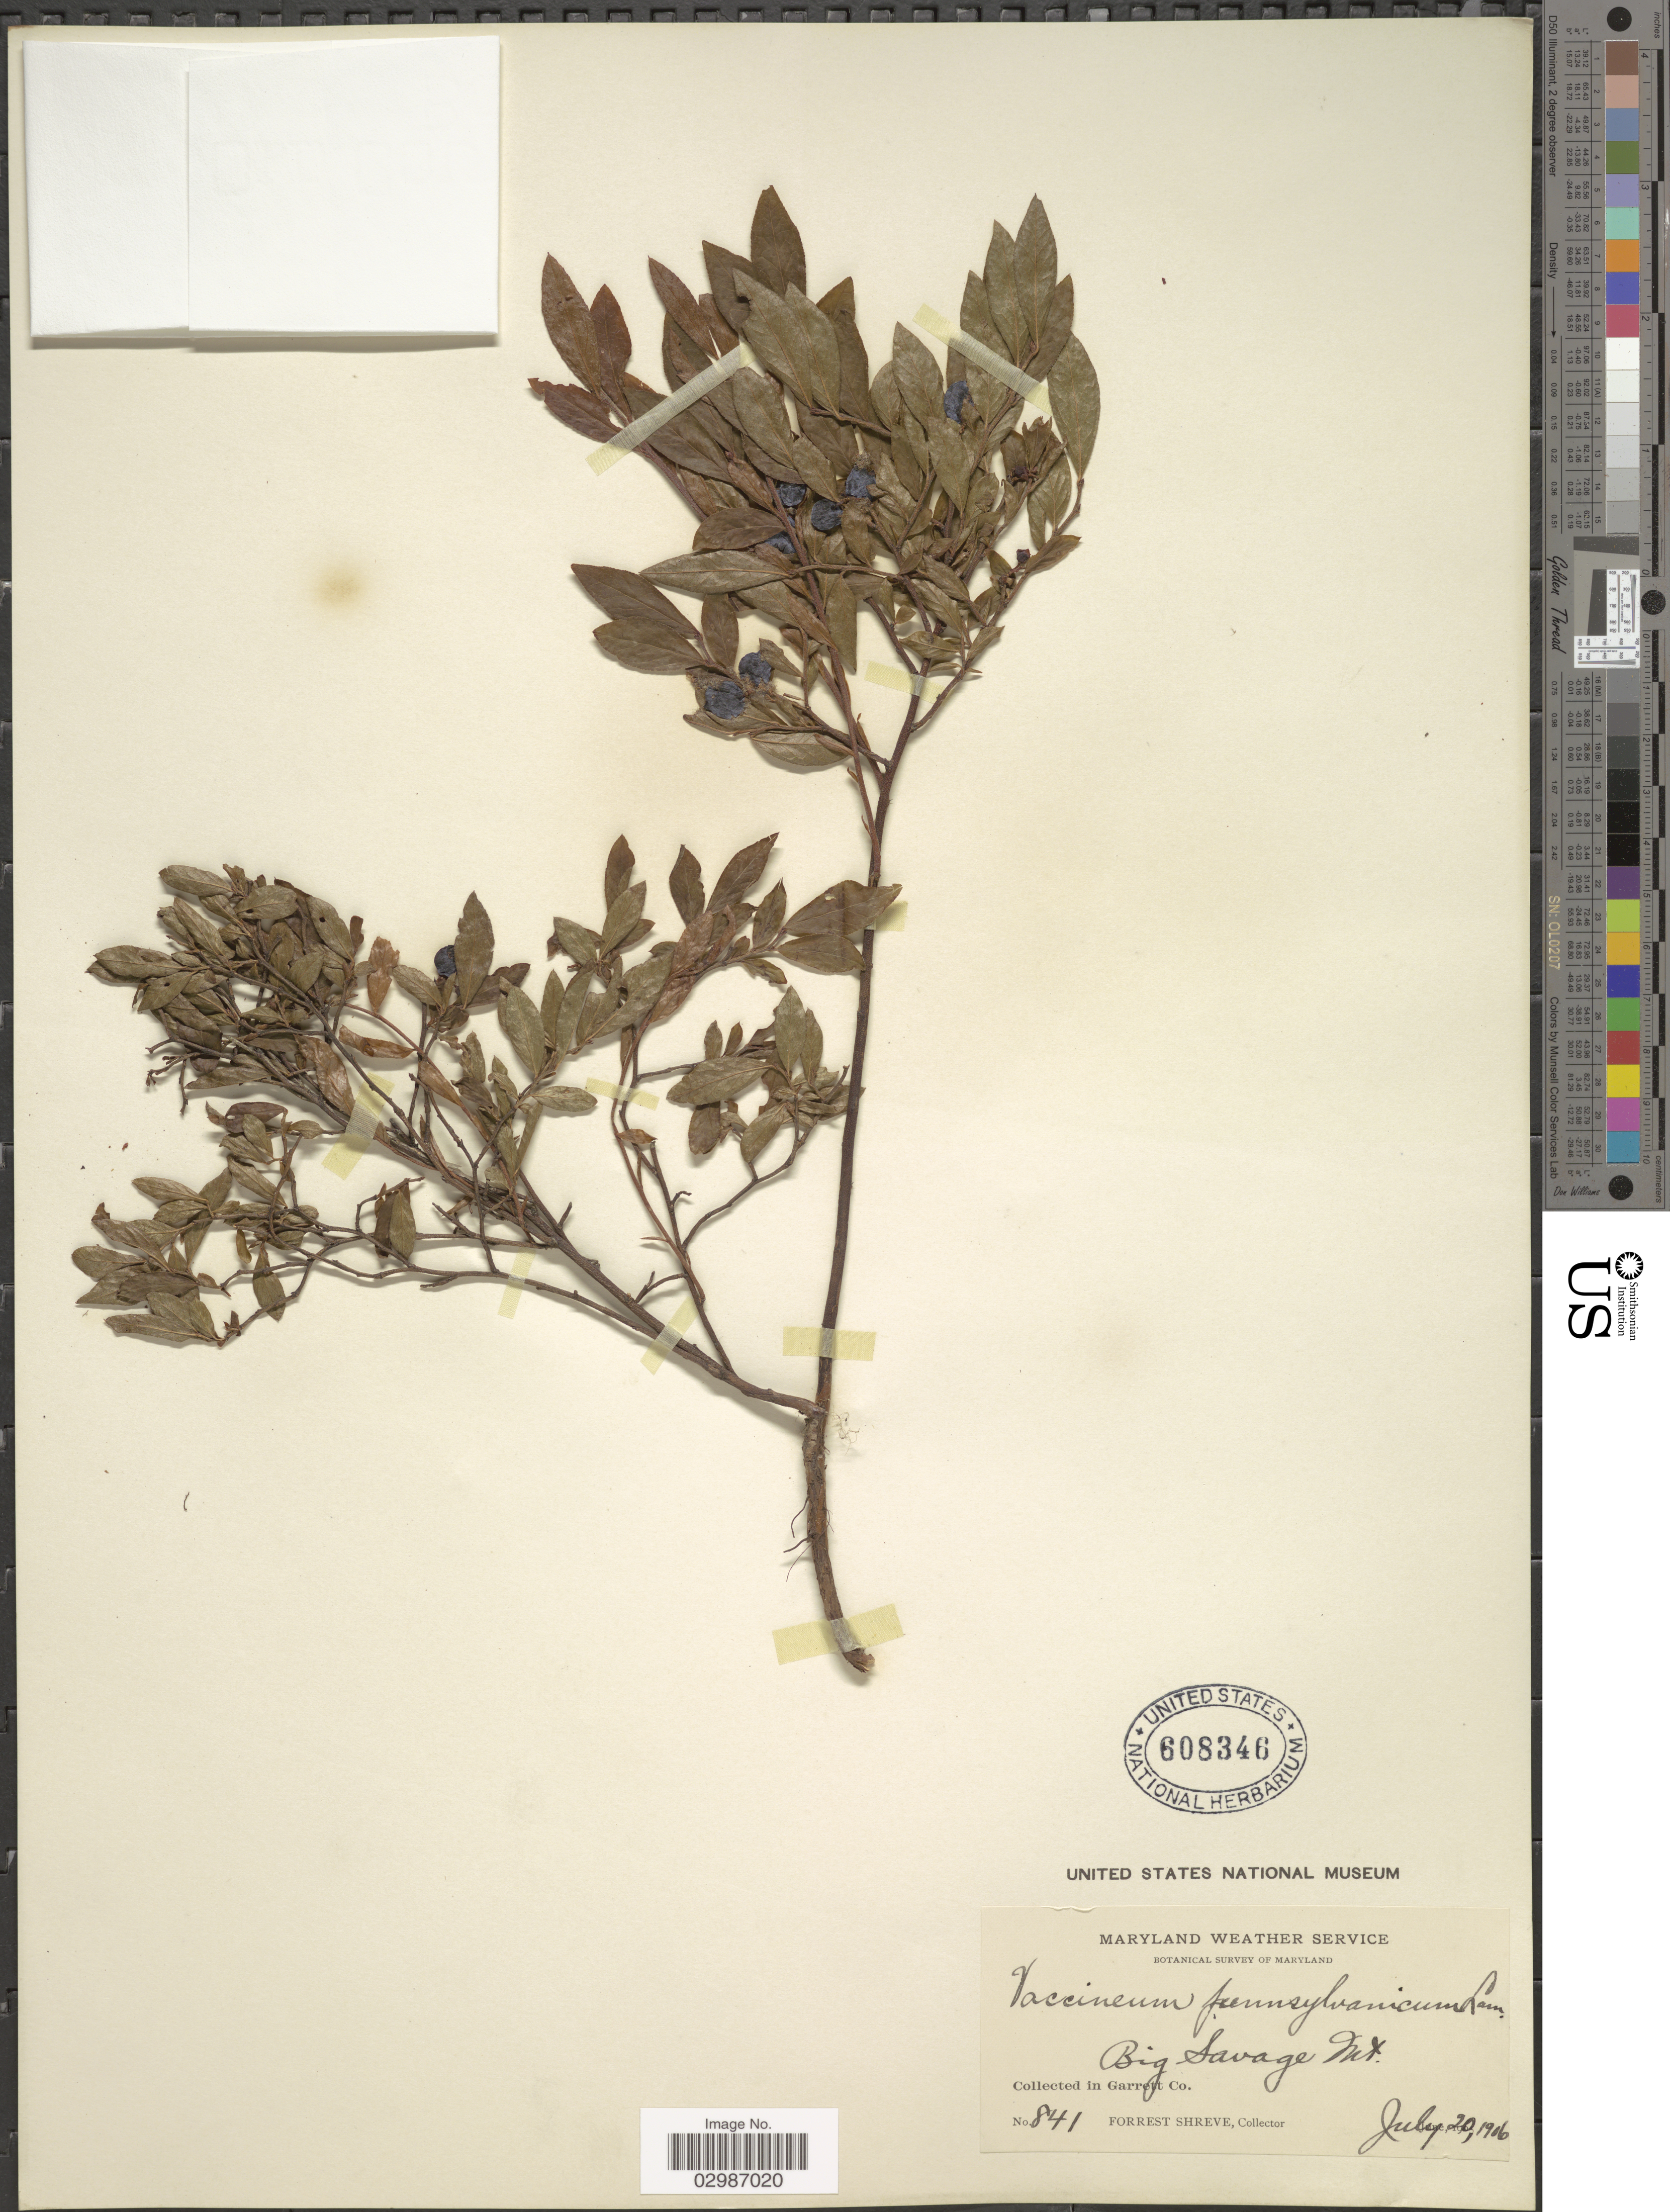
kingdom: Plantae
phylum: Tracheophyta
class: Magnoliopsida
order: Ericales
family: Ericaceae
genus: Vaccinium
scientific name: Vaccinium angustifolium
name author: Aiton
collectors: F. Shreve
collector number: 841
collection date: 1916-07-20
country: United States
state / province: Maryland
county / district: Garrett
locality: Big Savage Mt. In Garrett Co.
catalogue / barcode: US 608346